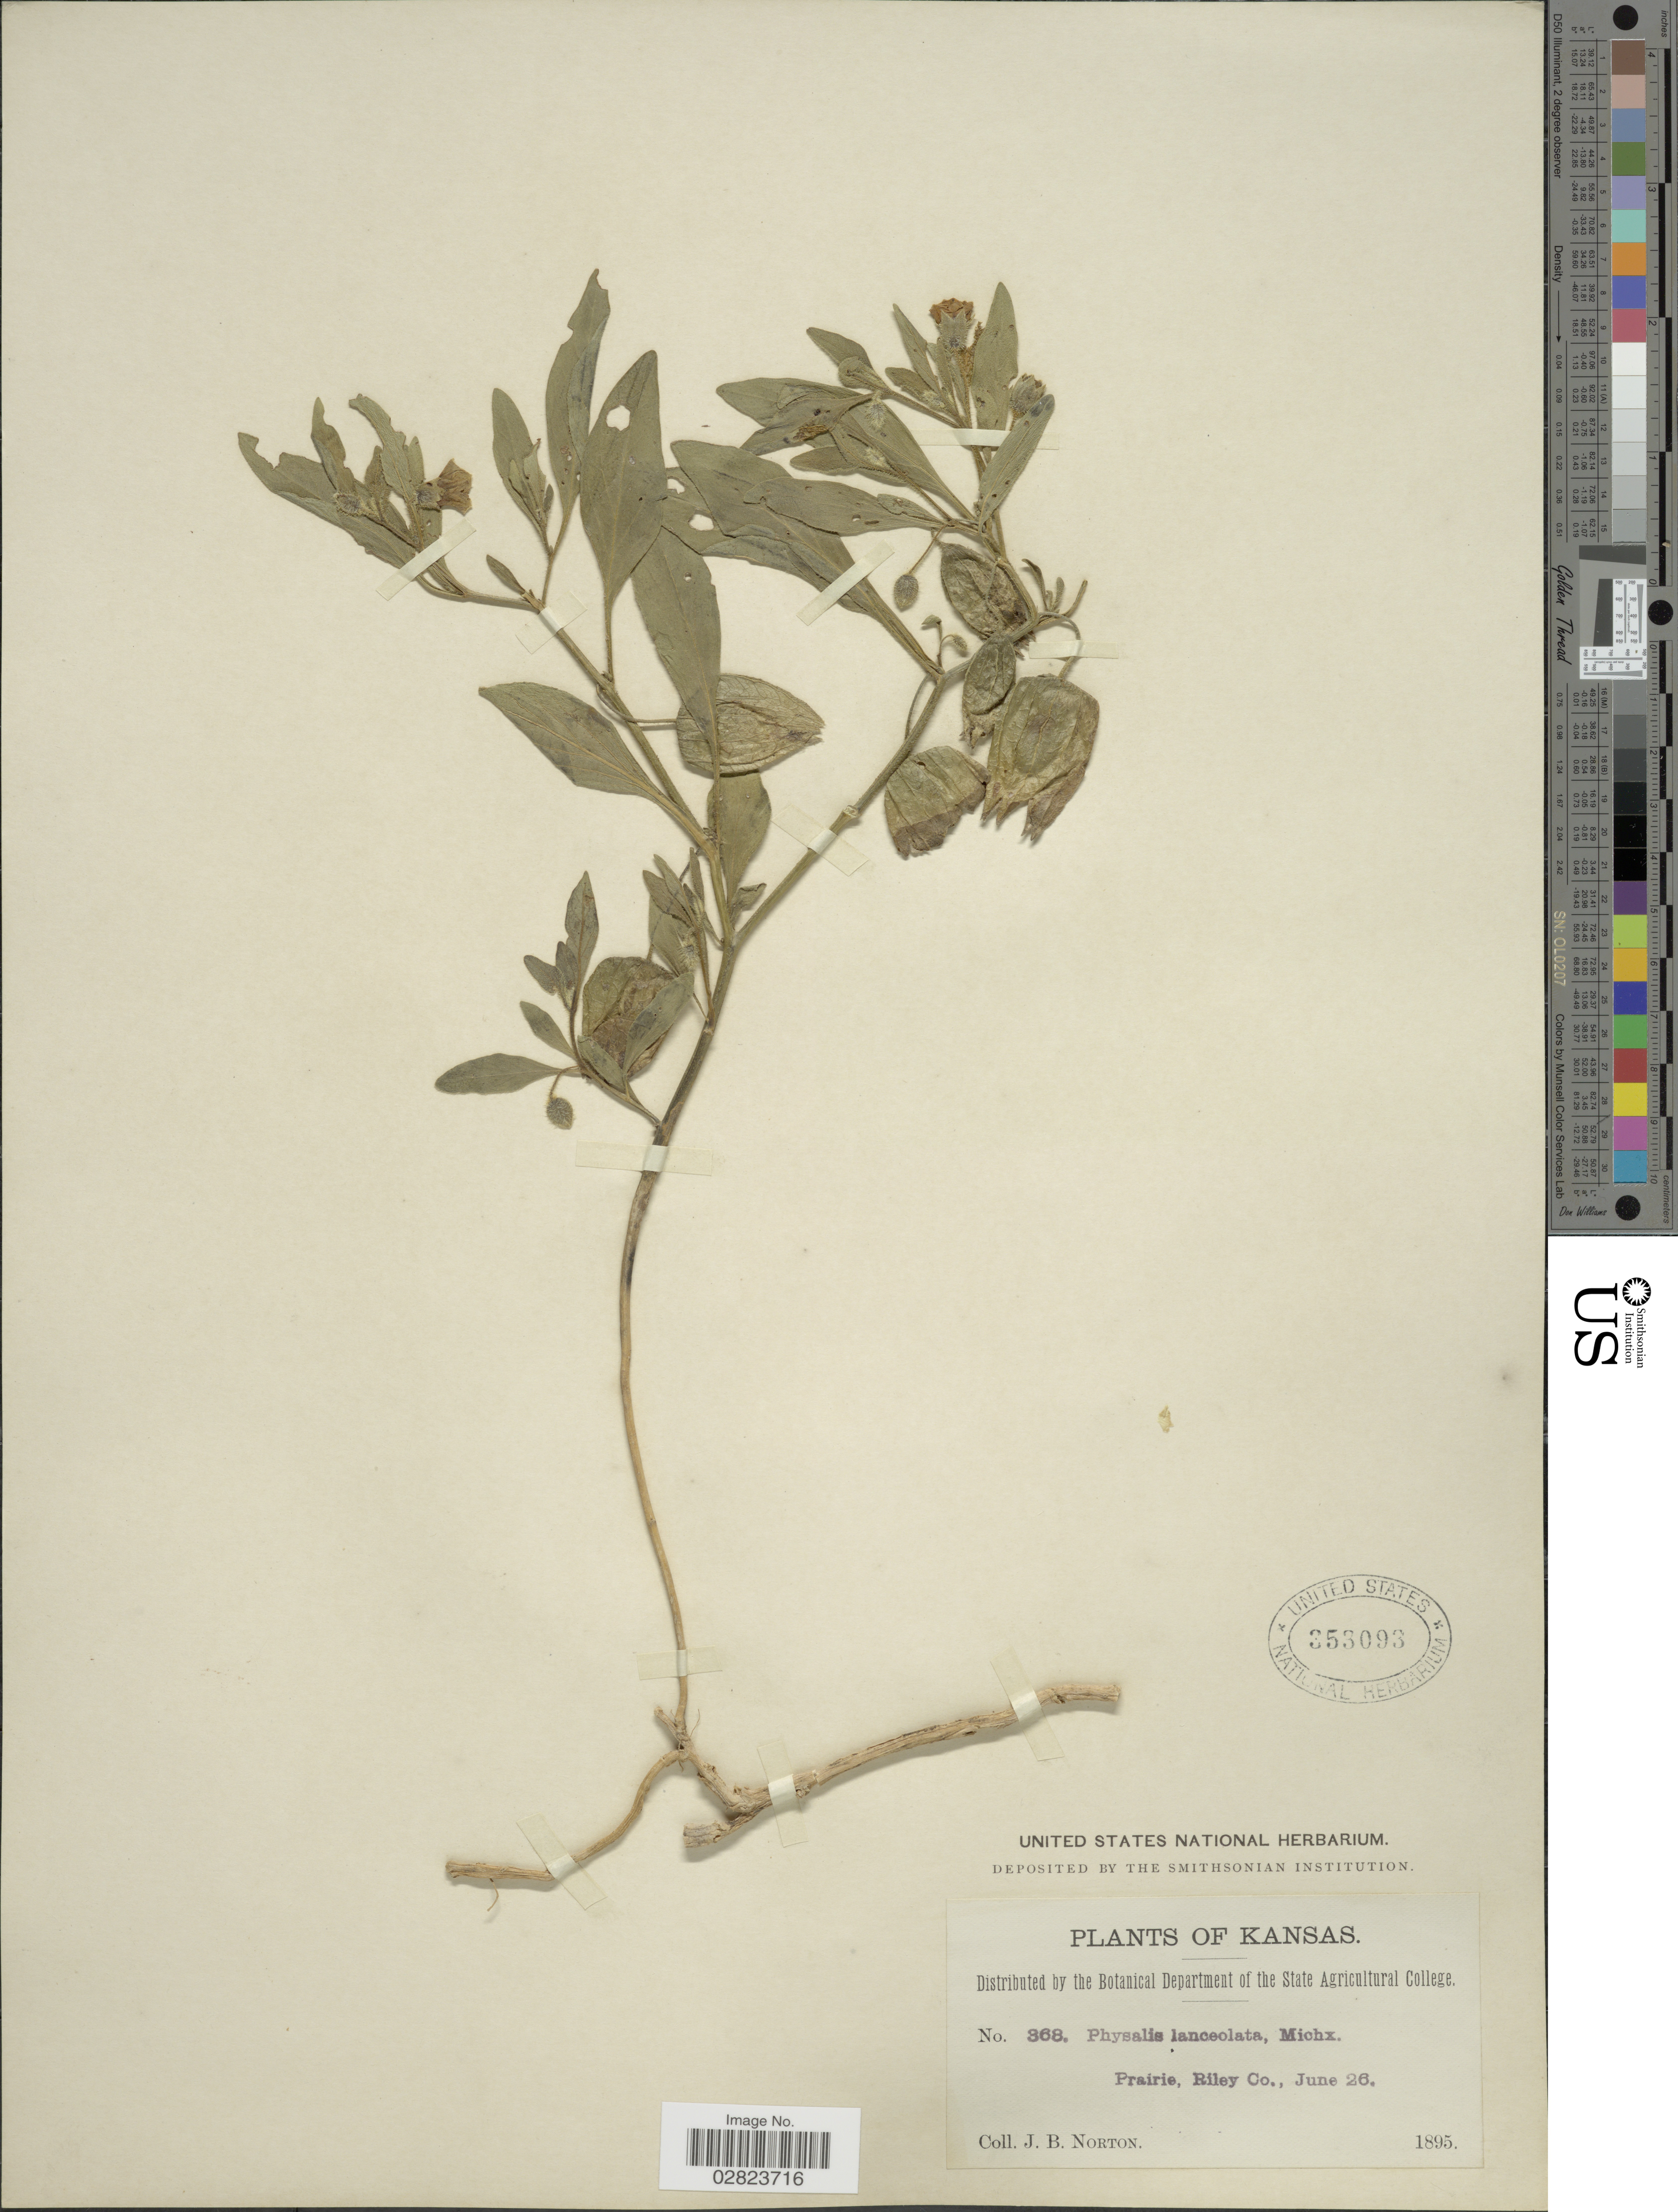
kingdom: Plantae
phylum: Tracheophyta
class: Magnoliopsida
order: Solanales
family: Solanaceae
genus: Physalis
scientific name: Physalis lanceolata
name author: Michx.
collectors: J. B. Norton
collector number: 368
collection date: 1895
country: United States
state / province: Kansas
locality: Prairie, Riley Co.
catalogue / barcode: US 353093